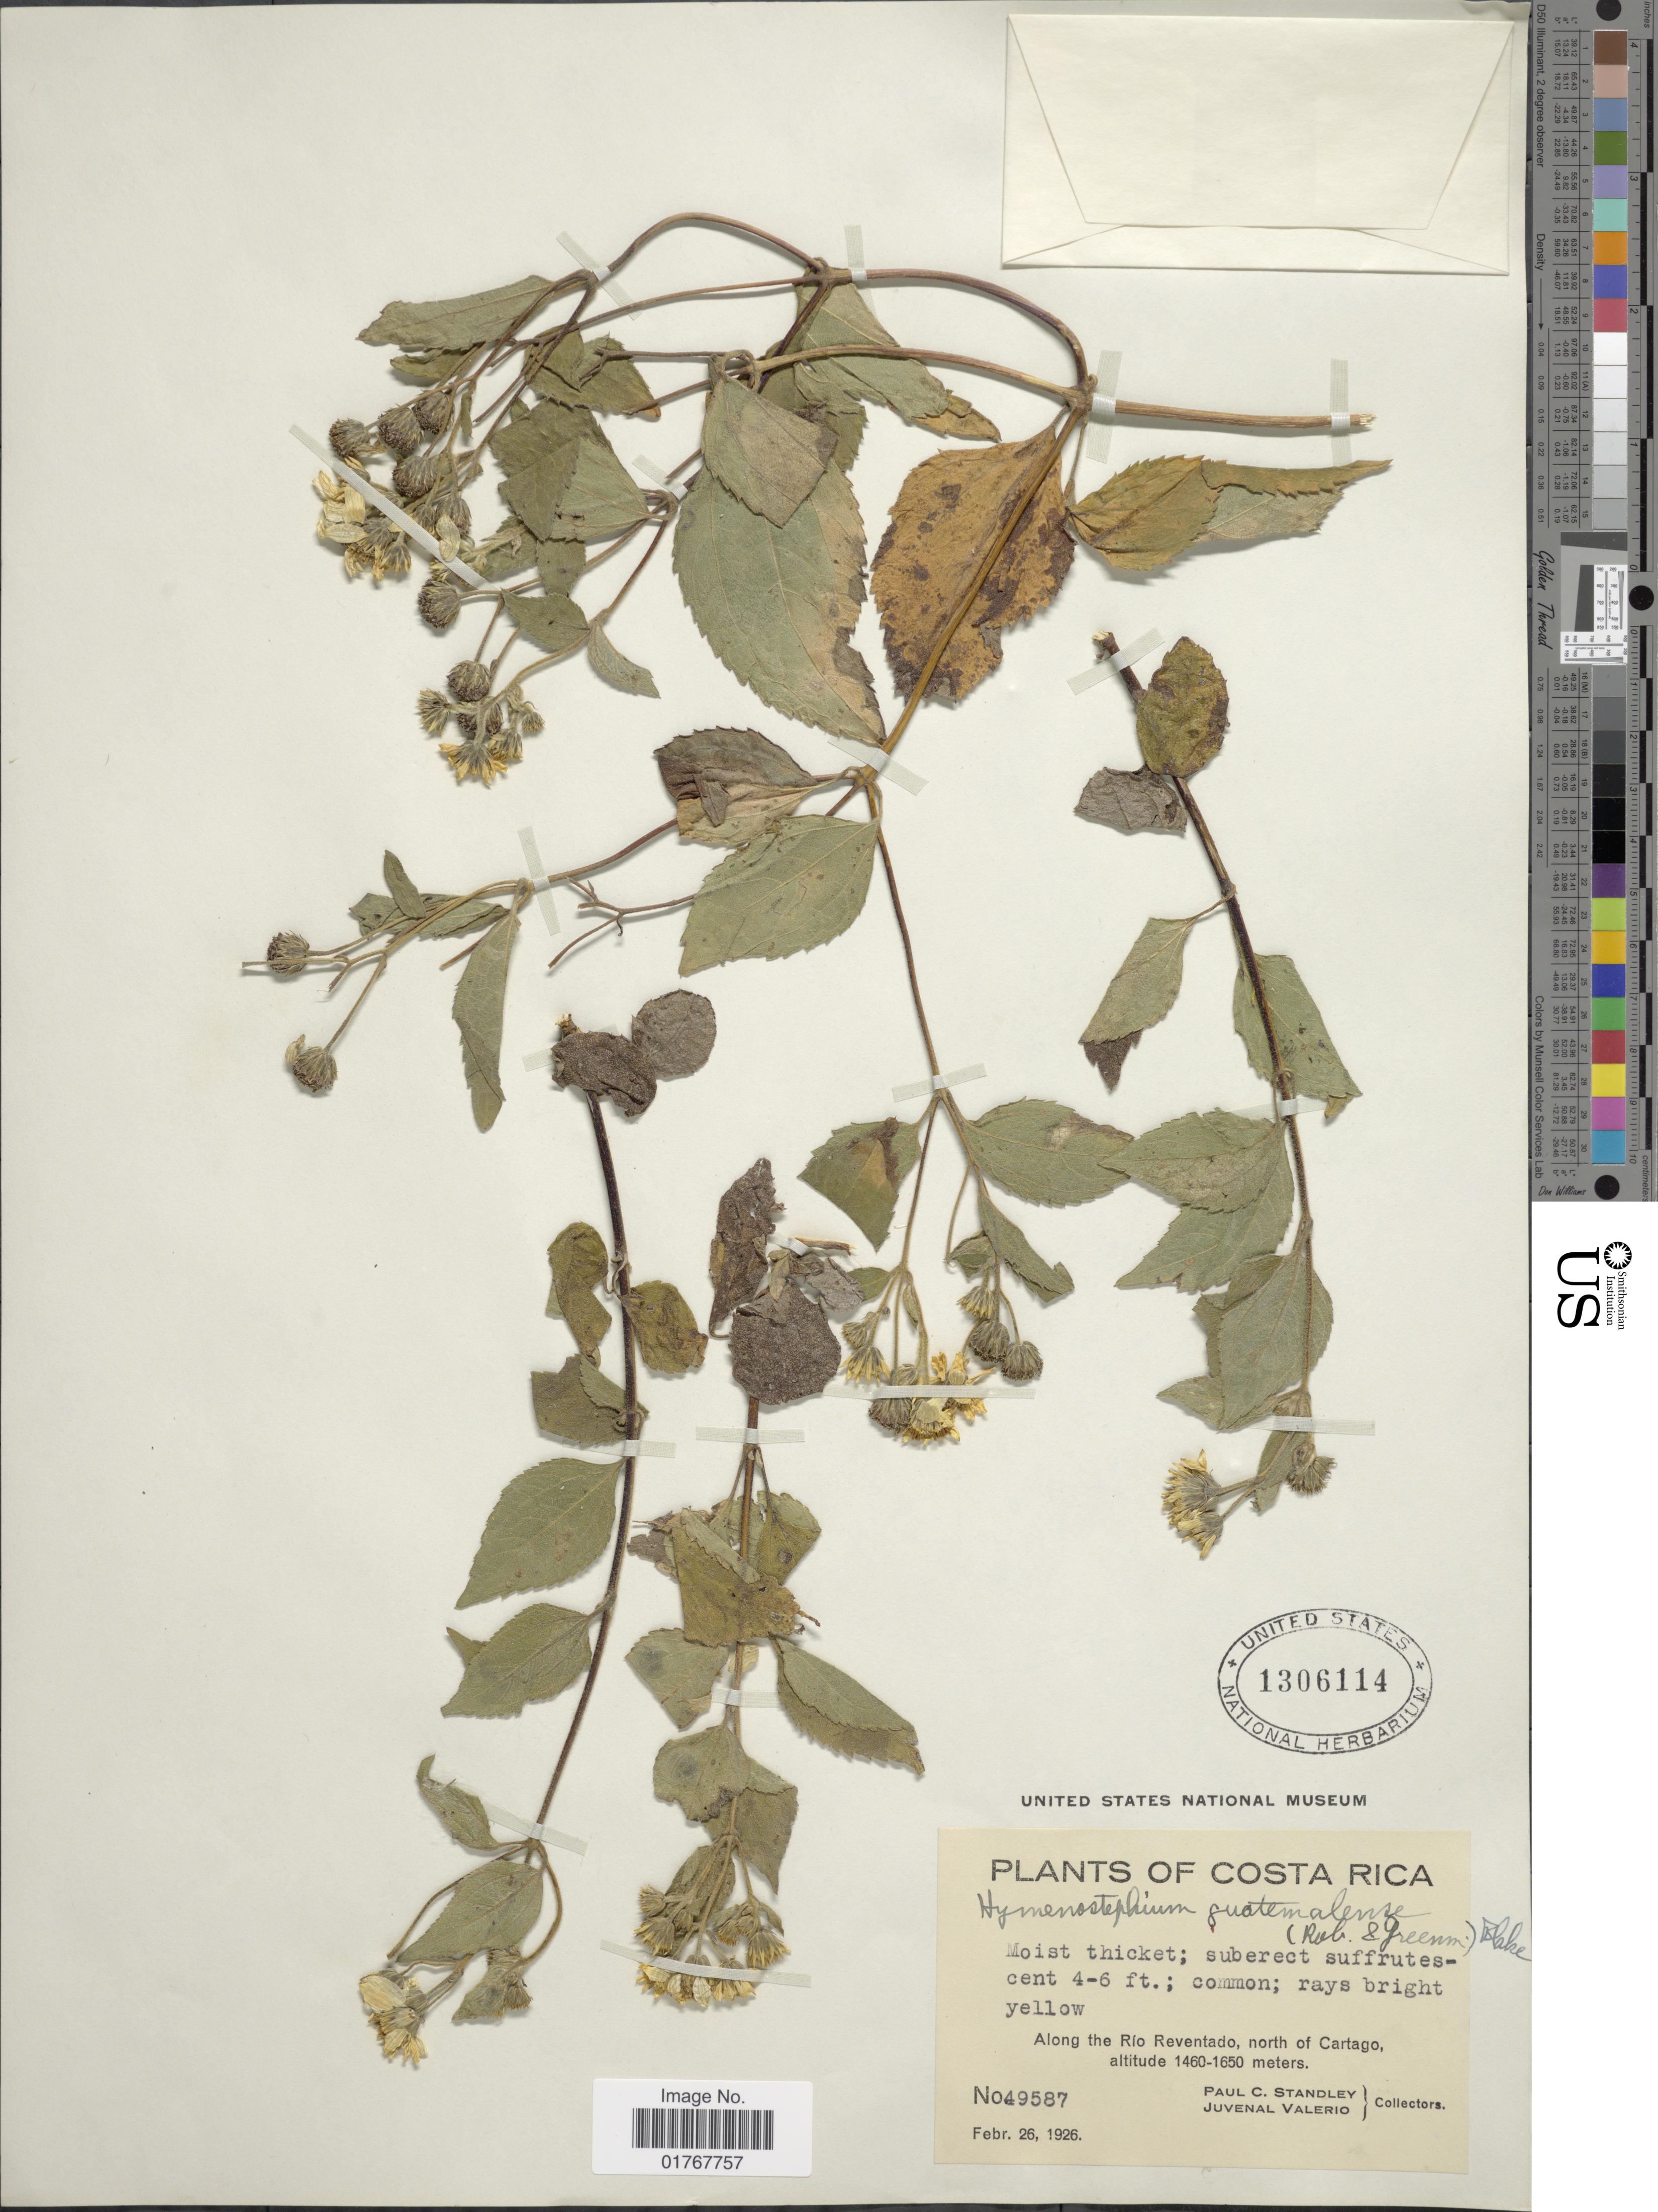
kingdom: Plantae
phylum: Tracheophyta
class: Magnoliopsida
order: Asterales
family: Asteraceae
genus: Viguiera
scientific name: Viguiera cordata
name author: (Hook. & Arn.) D'Arcy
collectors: P. C. Standley & J. Valerio R.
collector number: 49587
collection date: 1926-02-26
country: Costa Rica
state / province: Cartago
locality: Along the Río Revetado, north of Cartago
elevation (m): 1460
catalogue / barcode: US 1306114